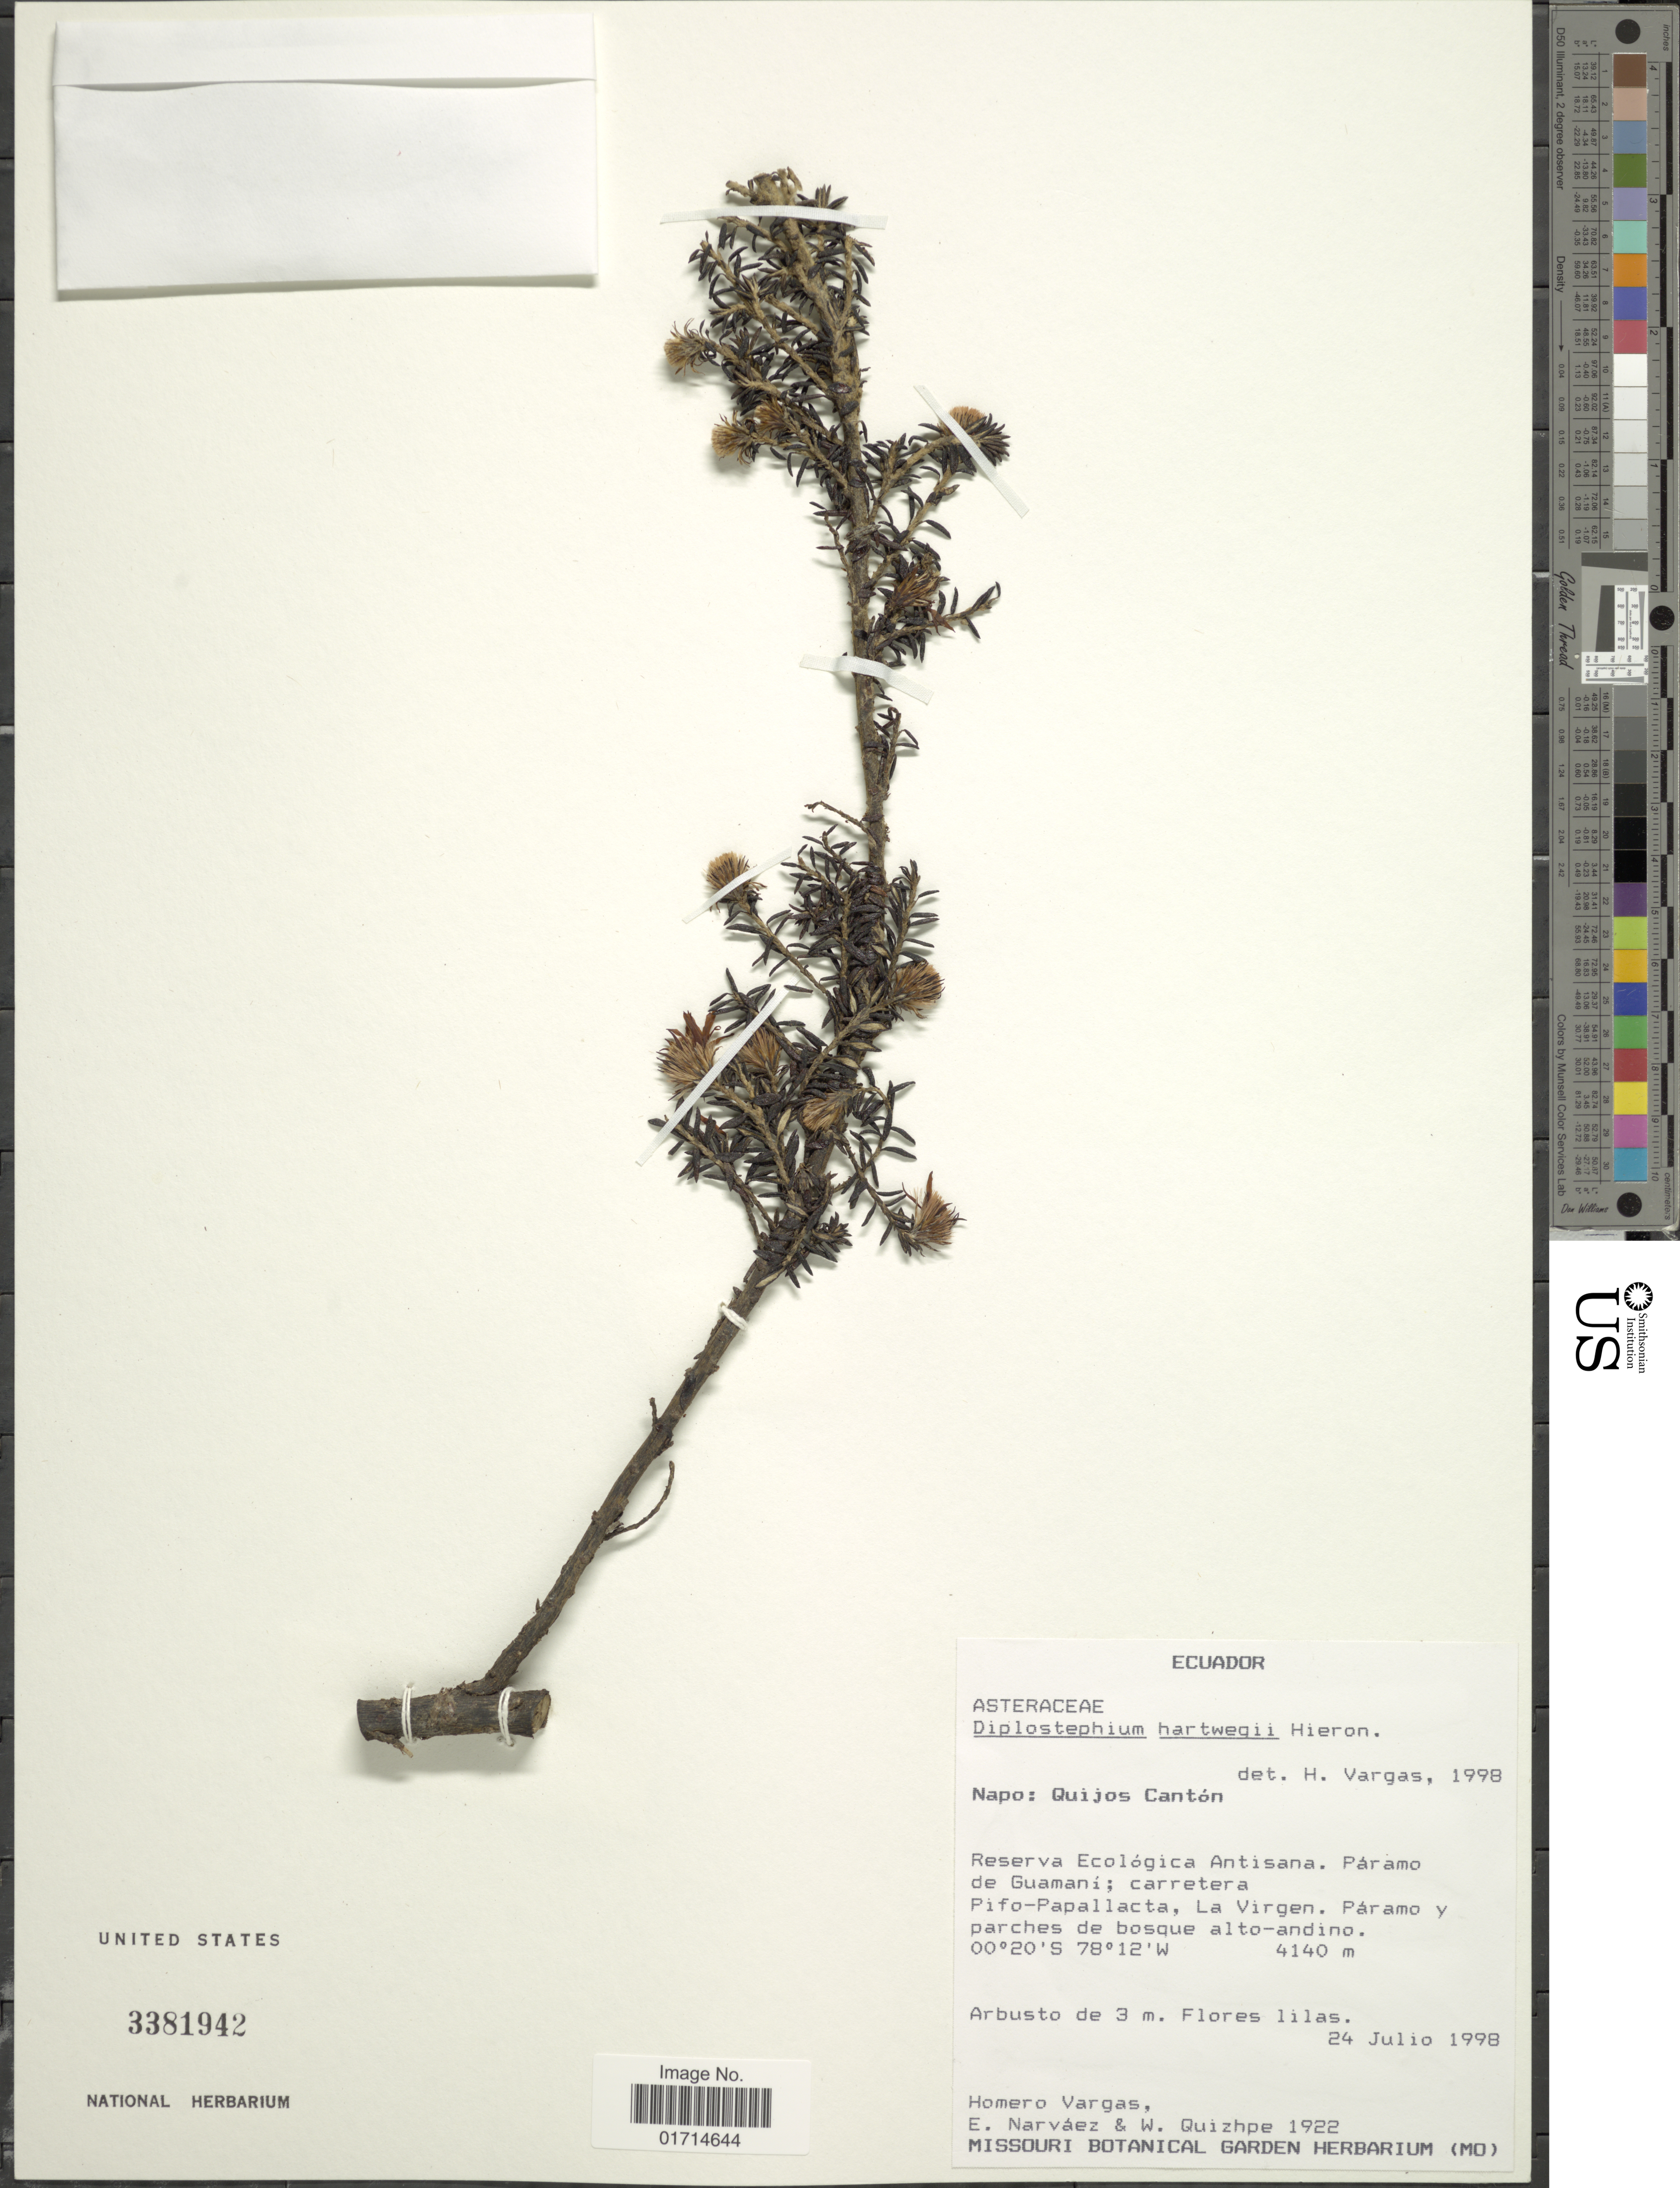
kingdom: Plantae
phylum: Tracheophyta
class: Magnoliopsida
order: Asterales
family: Asteraceae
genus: Diplostephium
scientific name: Diplostephium hartwegii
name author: Hieron.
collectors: H. Vargas, E. Narváez & W. Quizhpe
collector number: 1922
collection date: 1998-07-24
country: Ecuador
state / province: Napo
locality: Quijos Canton, Reserva Ecologica Antisana, Paramo de Guamani, carretera Pifo- Papallacta, La Virgen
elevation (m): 4140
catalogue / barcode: US 3381942